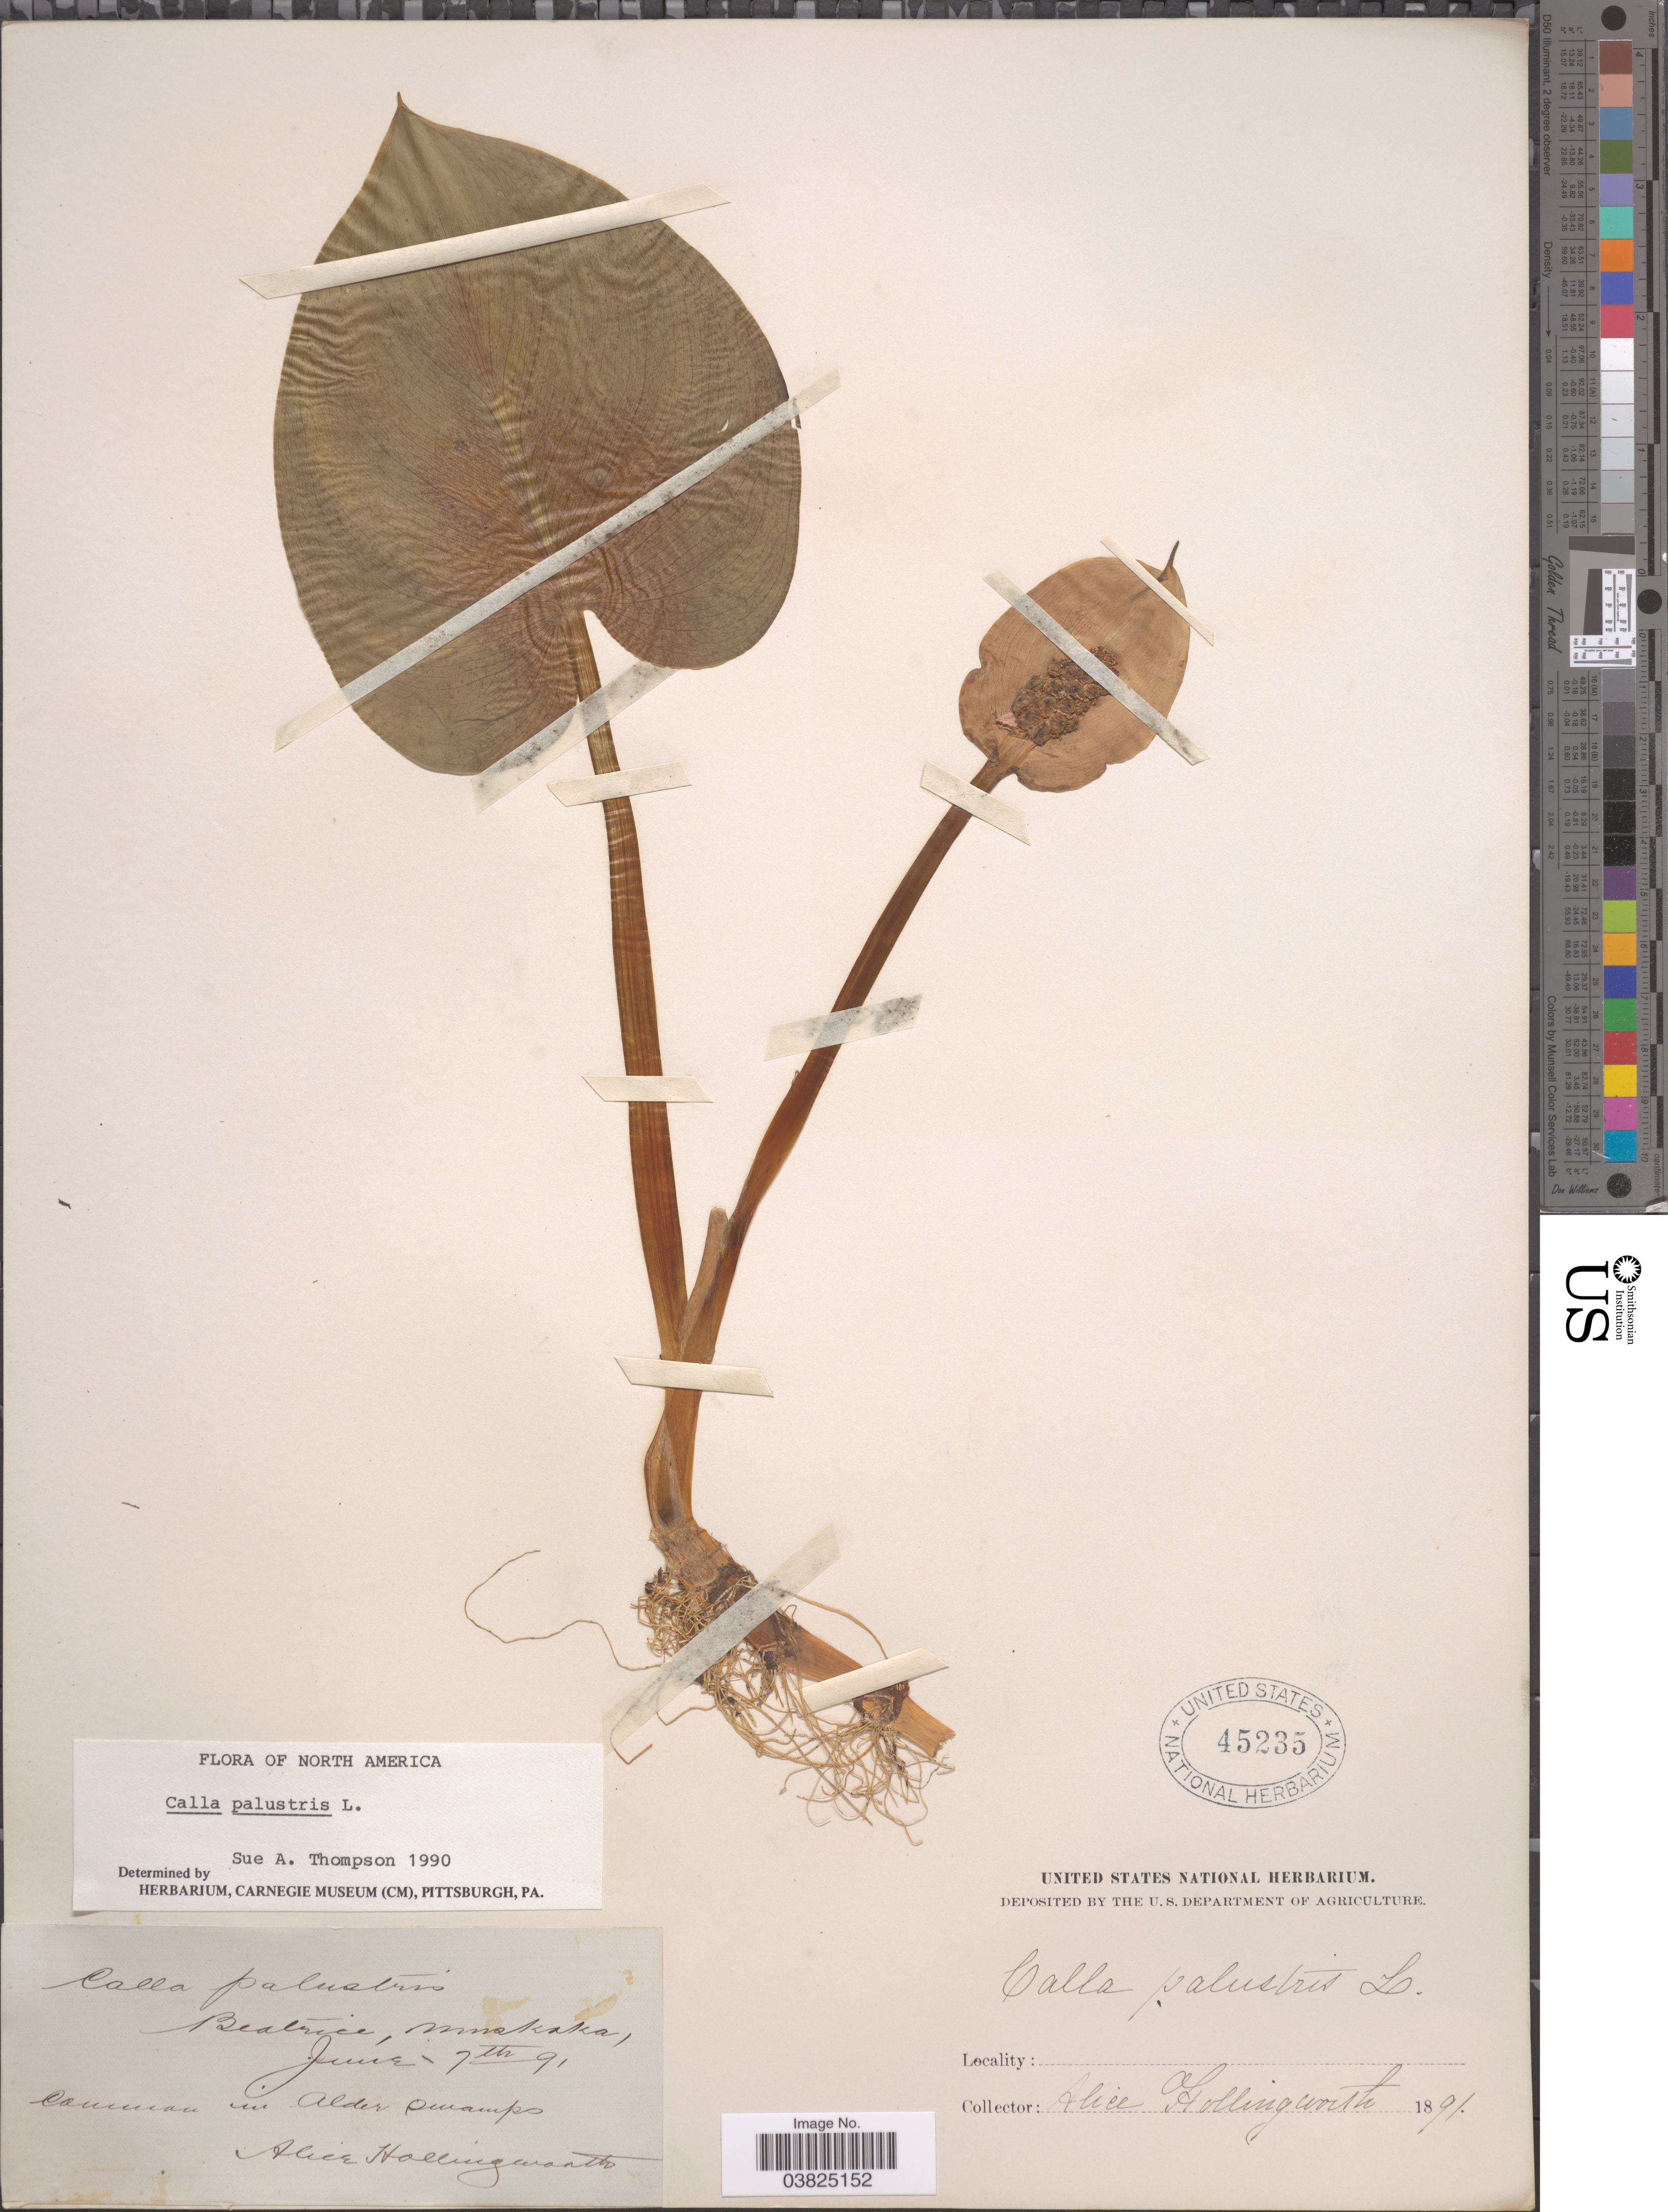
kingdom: Plantae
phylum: Tracheophyta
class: Liliopsida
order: Alismatales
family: Araceae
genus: Calla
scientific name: Calla palustris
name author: L.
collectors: A. Hollingworth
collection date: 1891-06-07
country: Canada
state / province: Ontario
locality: Beatrice, Muskoka.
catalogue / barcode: US 45235